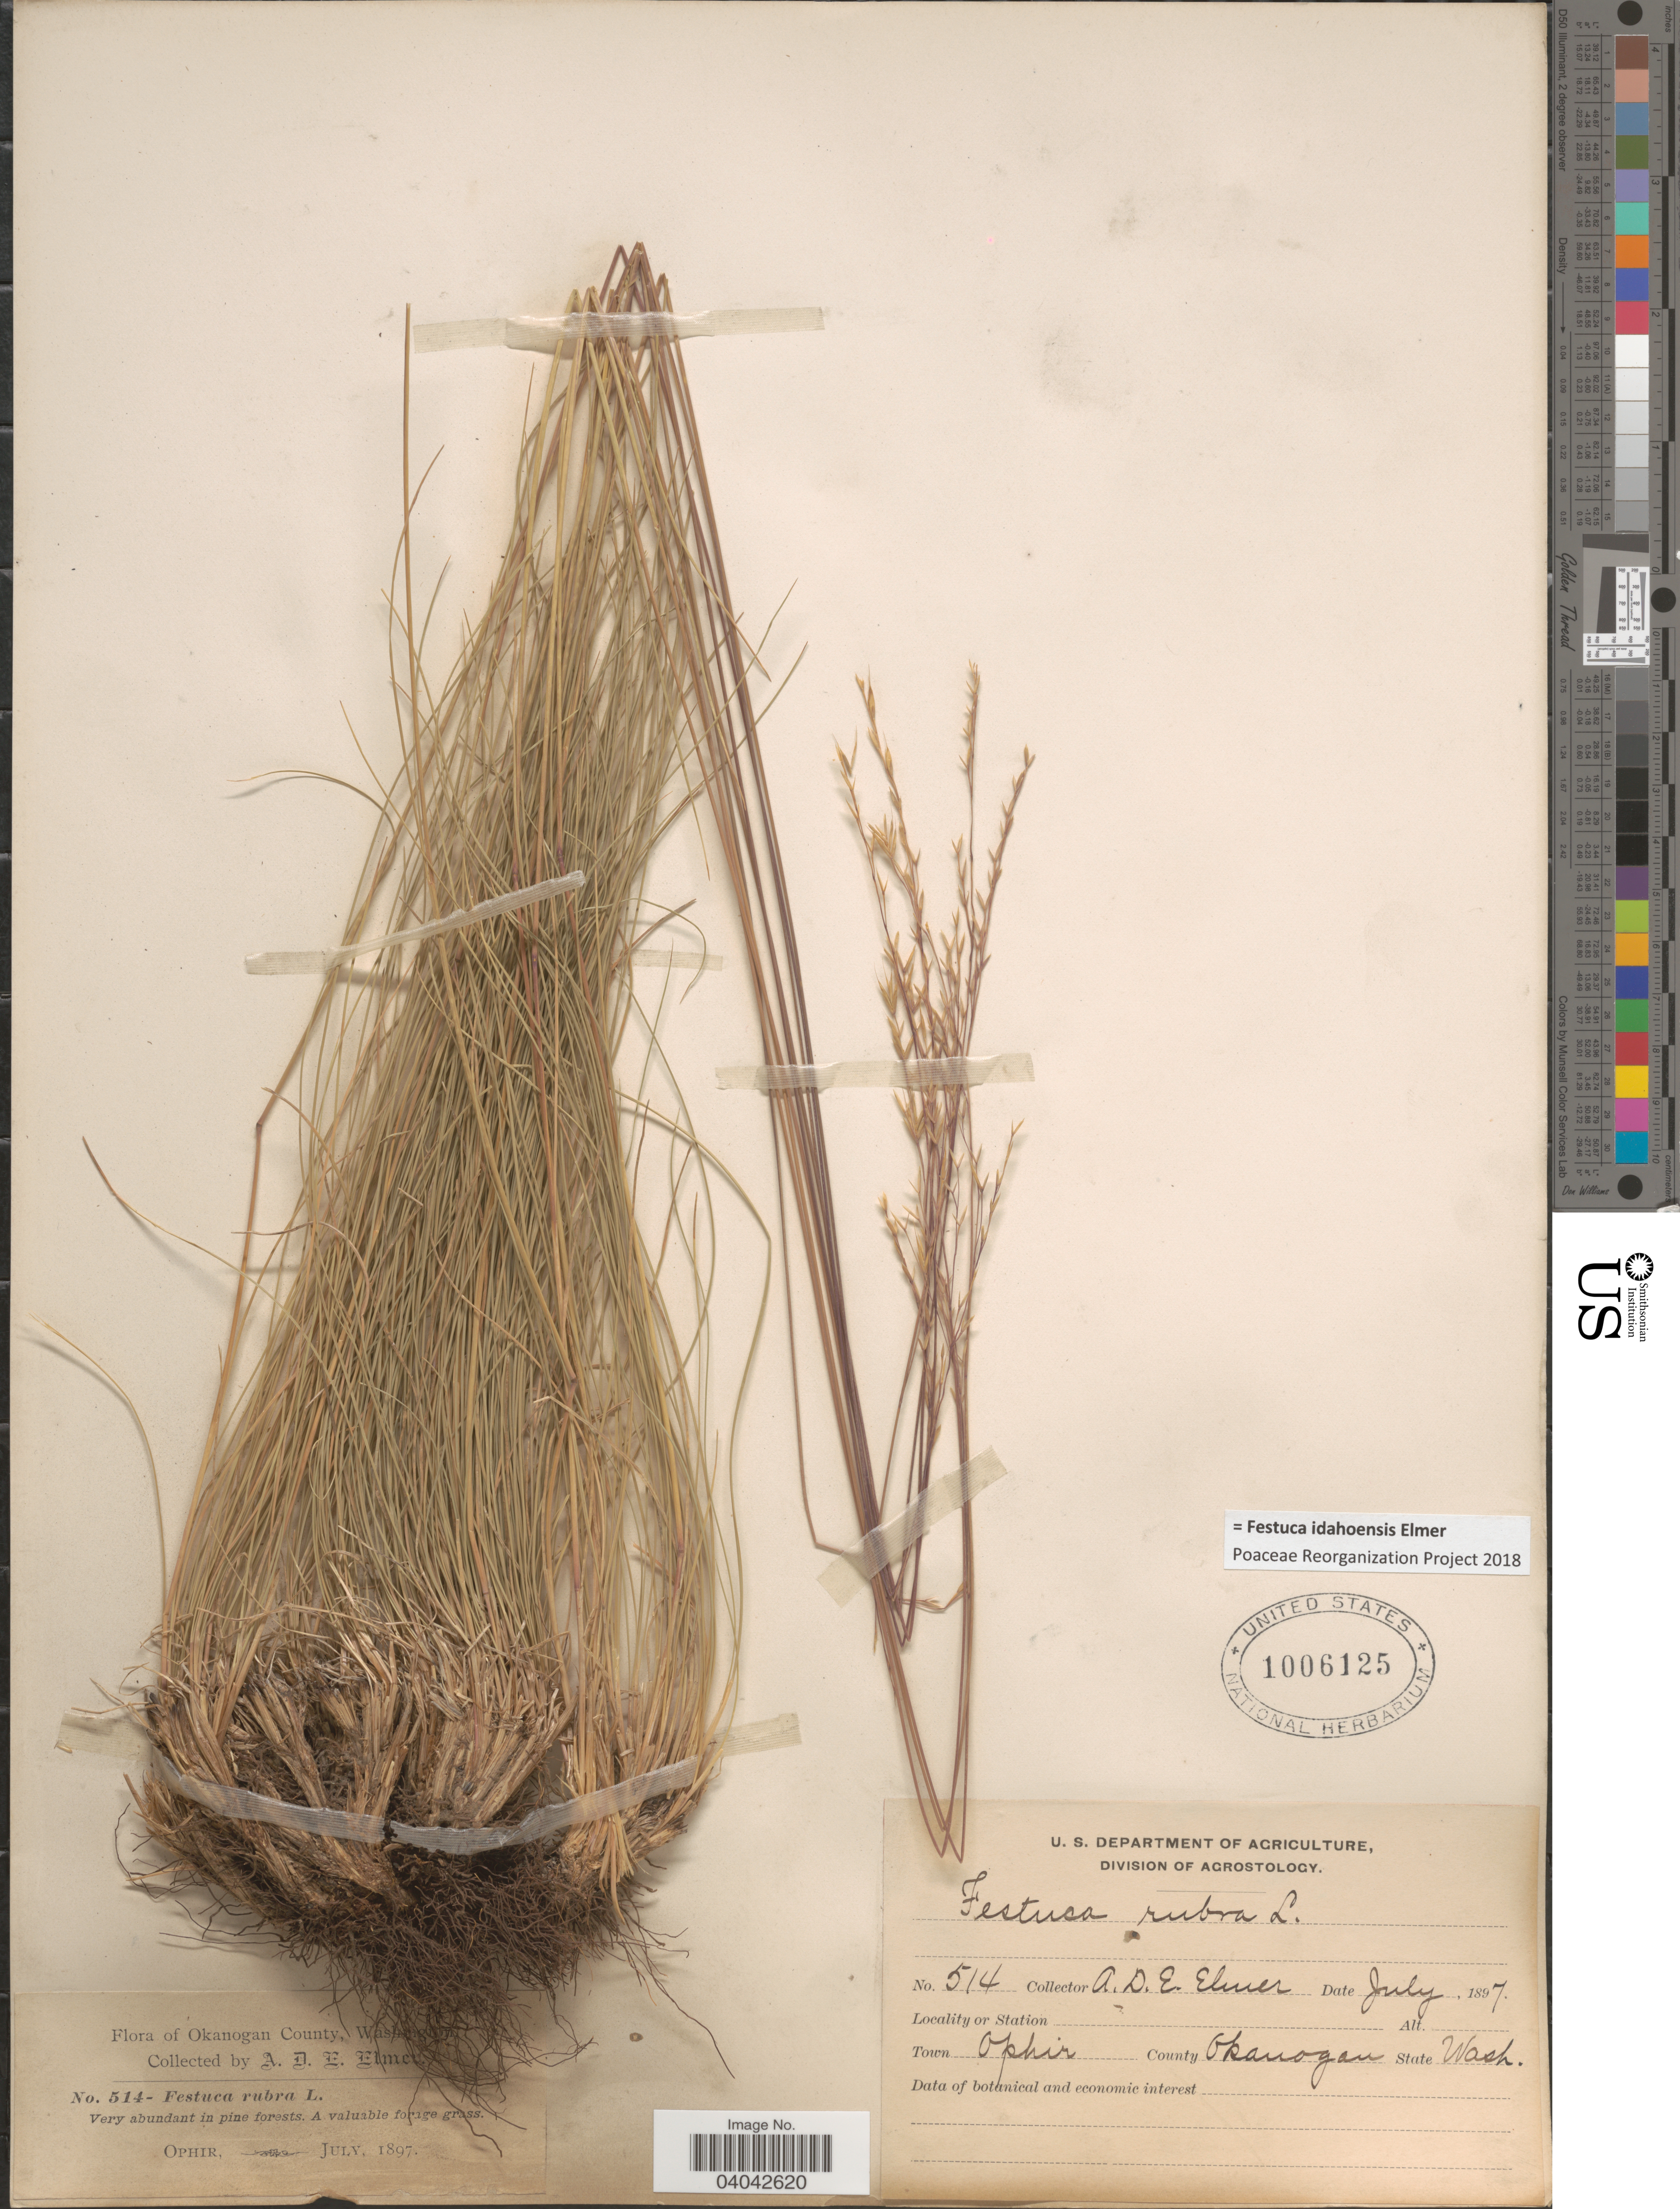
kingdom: Plantae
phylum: Tracheophyta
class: Liliopsida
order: Poales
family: Poaceae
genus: Festuca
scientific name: Festuca idahoensis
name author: Elmer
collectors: A. D. E. Elmer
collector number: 514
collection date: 1897-07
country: United States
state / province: Washington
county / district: Okanogan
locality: Okanogan County. Town Ophir.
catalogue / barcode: US 1006125